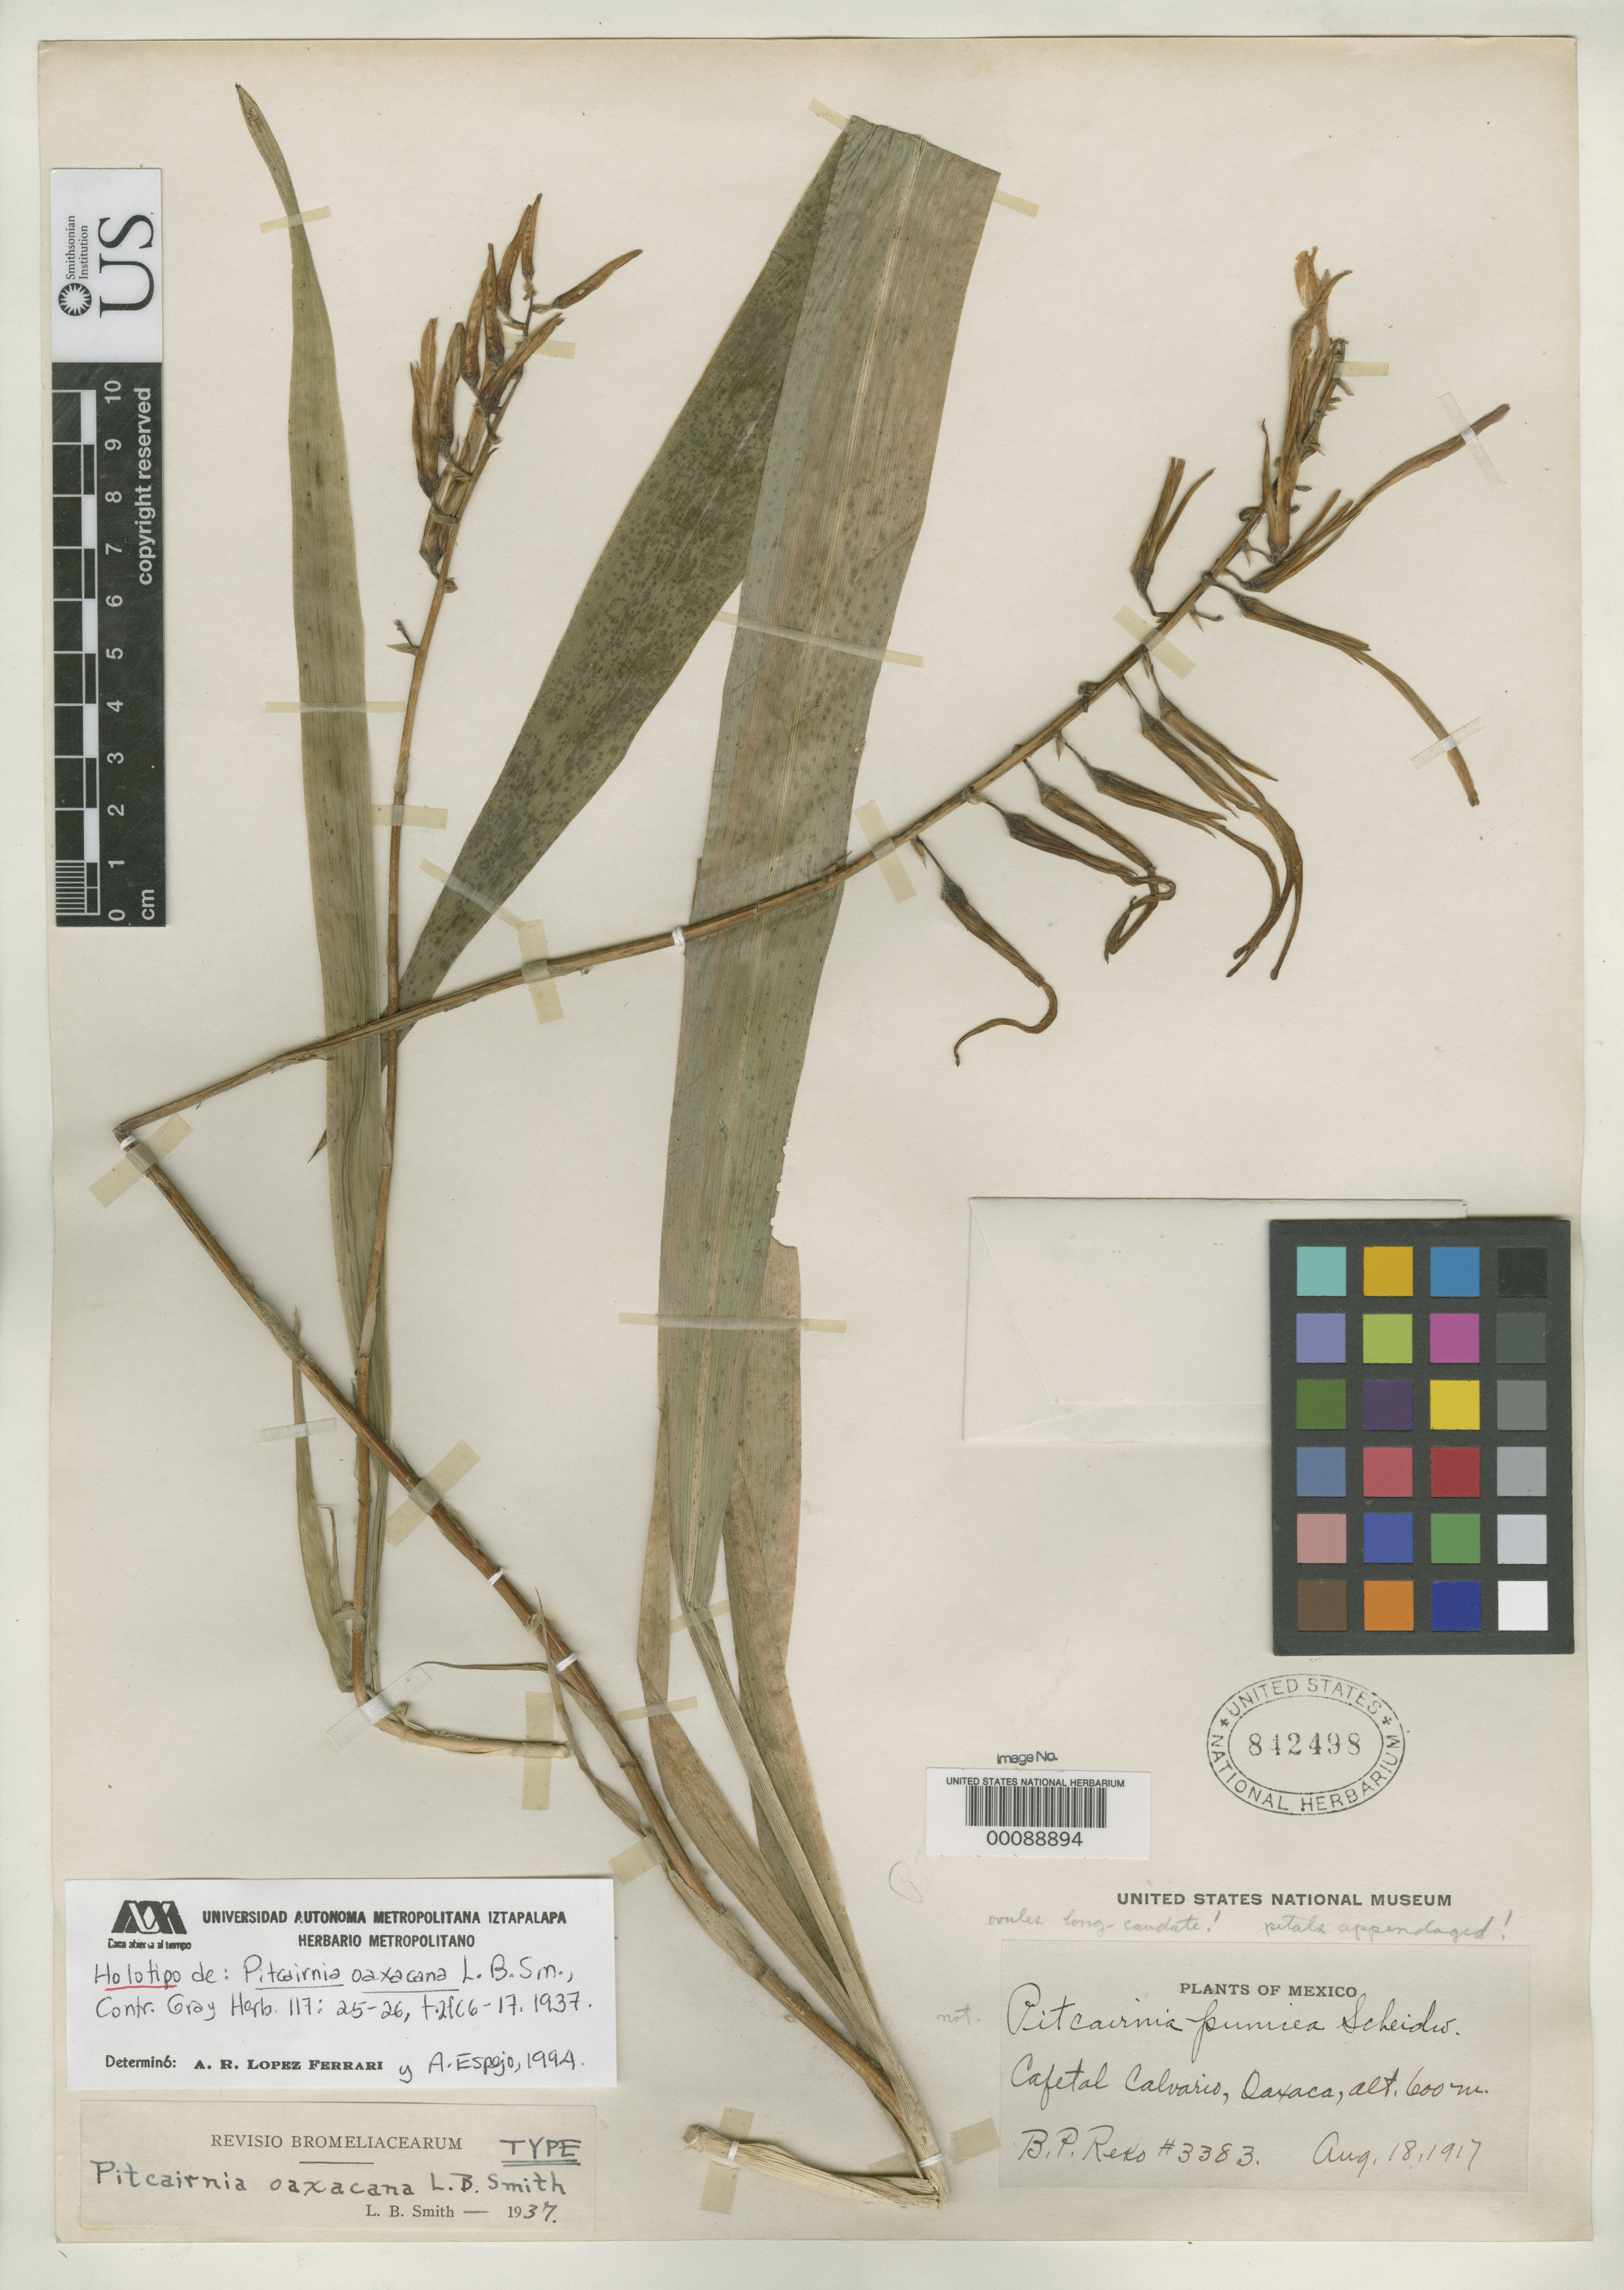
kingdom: Plantae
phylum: Tracheophyta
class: Liliopsida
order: Poales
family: Bromeliaceae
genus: Pitcairnia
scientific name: Pitcairnia oaxacana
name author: L.B. Sm.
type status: Holotype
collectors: B. P. Reko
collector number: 3383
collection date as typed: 18 Aug 1917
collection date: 1917-08-18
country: Mexico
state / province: Oaxaca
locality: Cafetal Calvario.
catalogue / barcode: US 842498